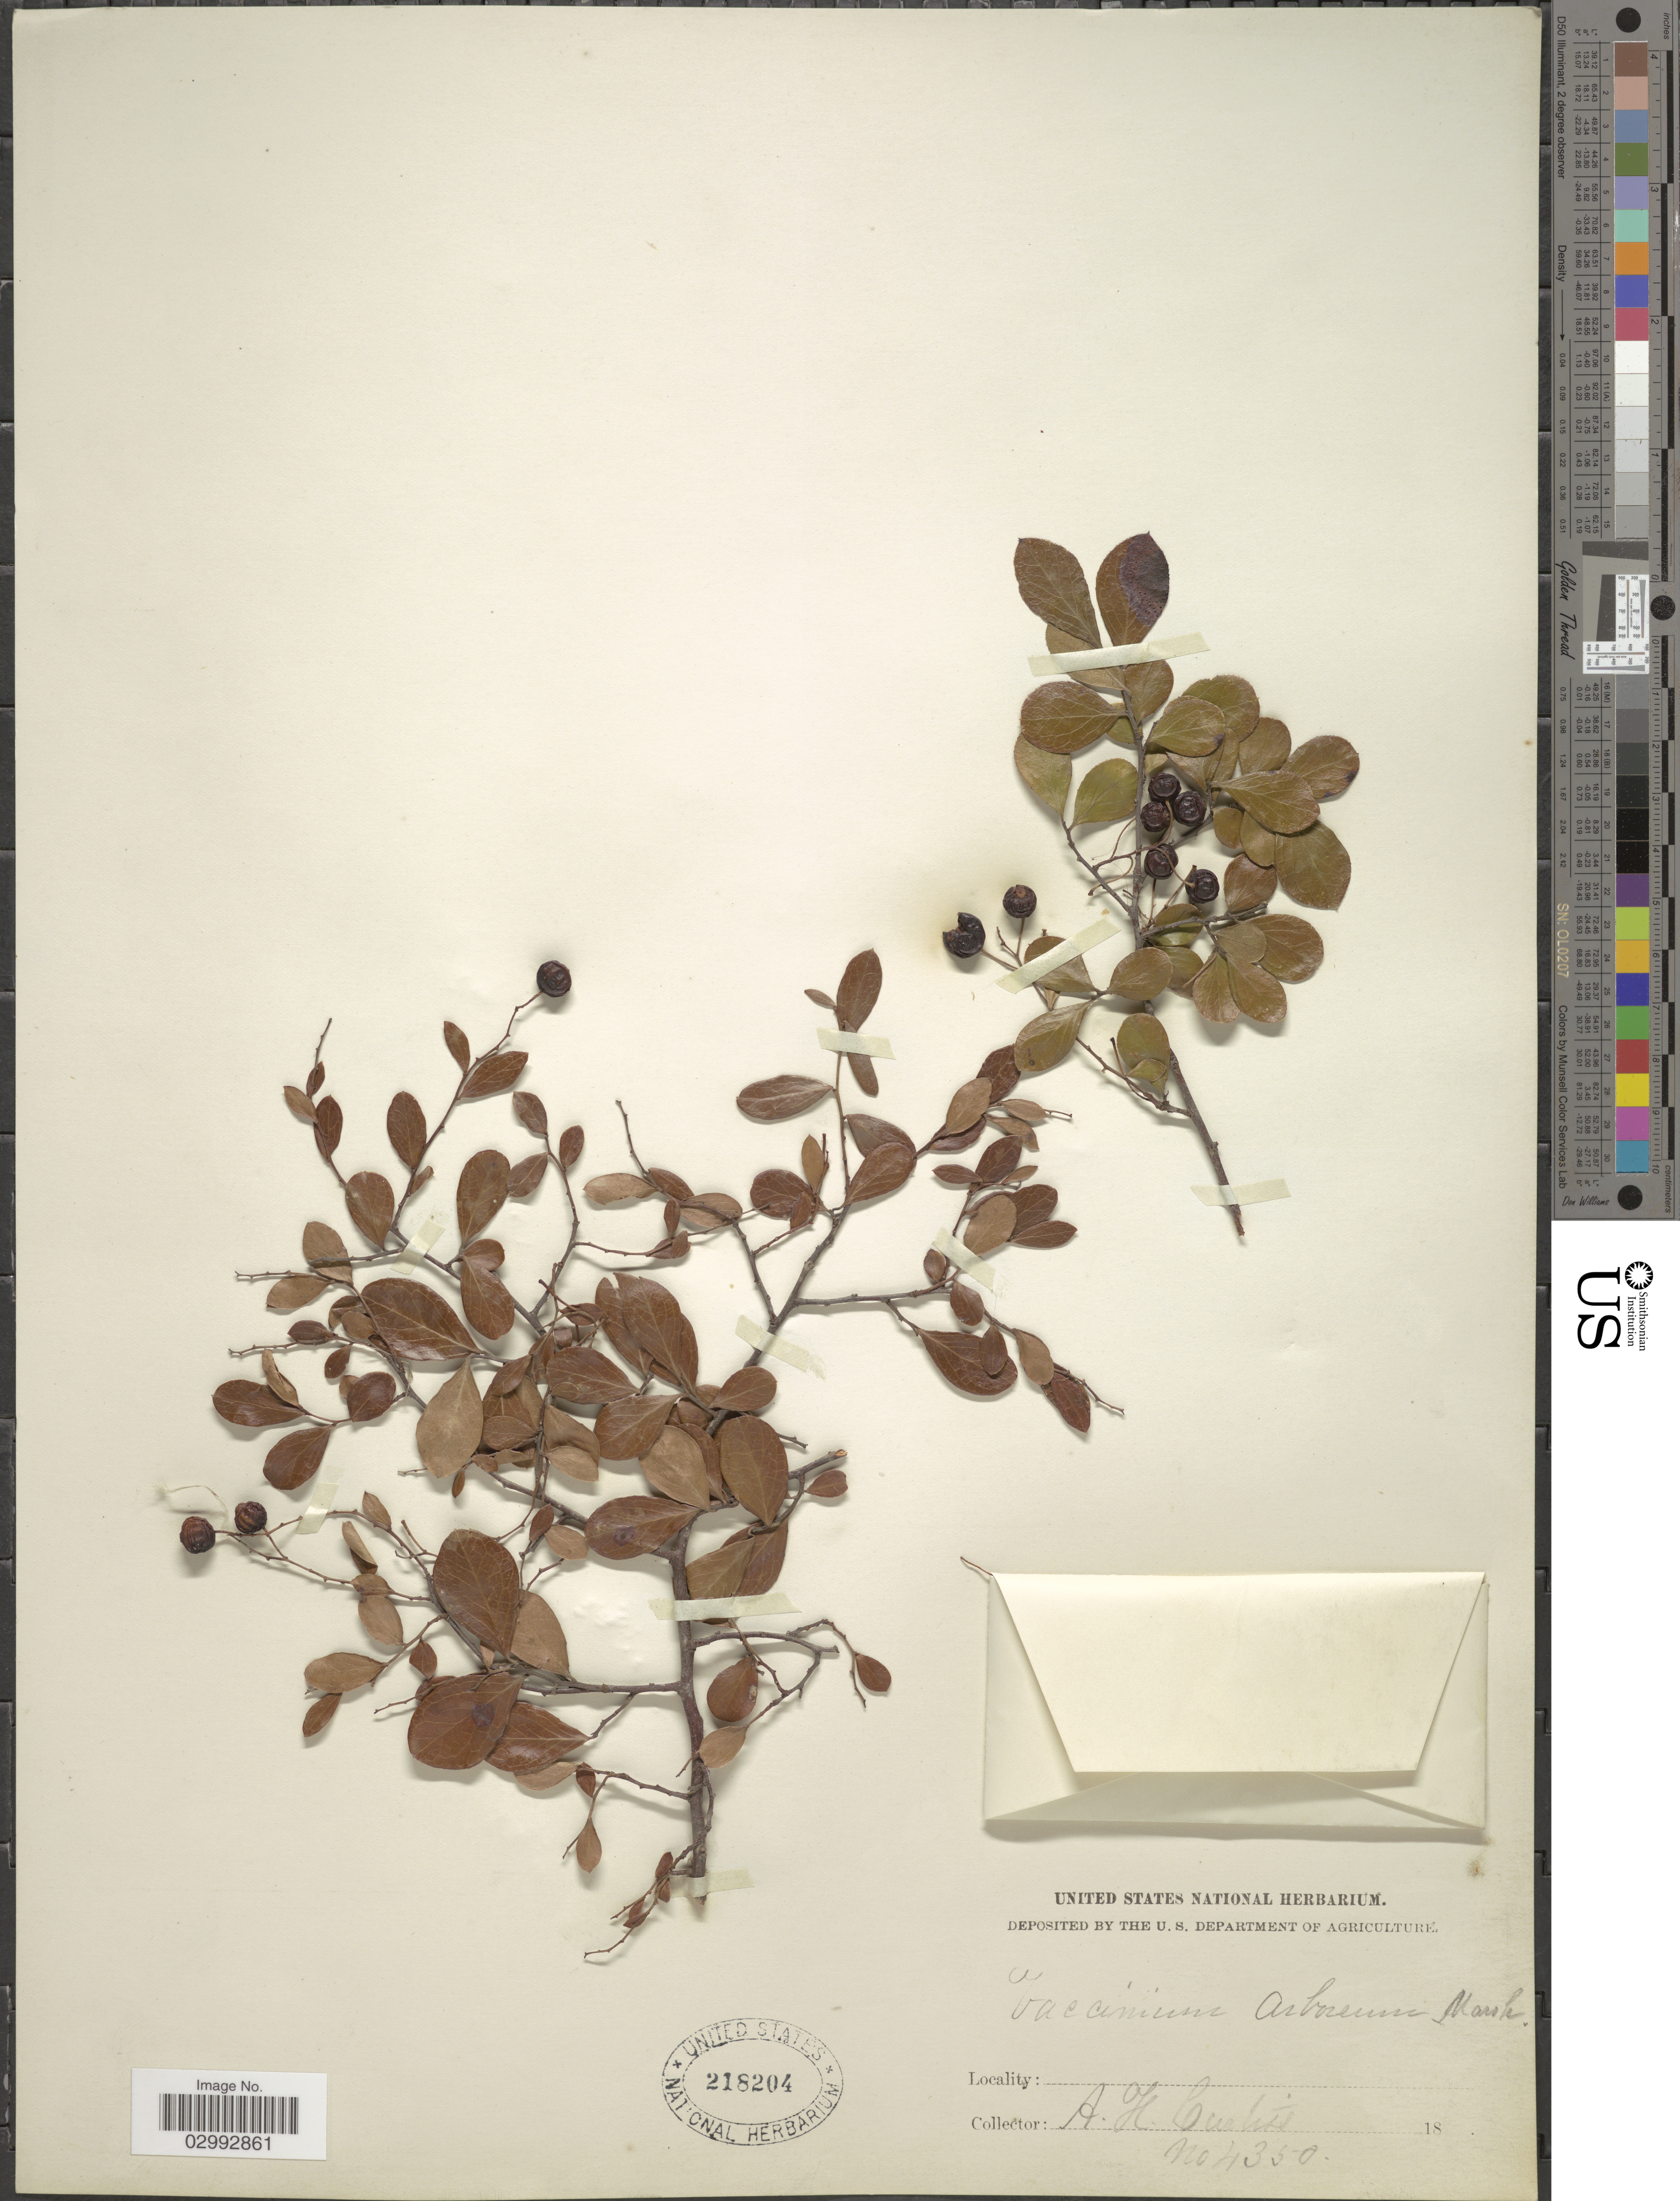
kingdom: Plantae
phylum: Tracheophyta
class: Magnoliopsida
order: Ericales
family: Ericaceae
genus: Batodendron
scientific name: Batodendron arboreum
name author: Nutt.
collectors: A. H. Curtiss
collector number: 4350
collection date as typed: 18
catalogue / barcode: US 218204